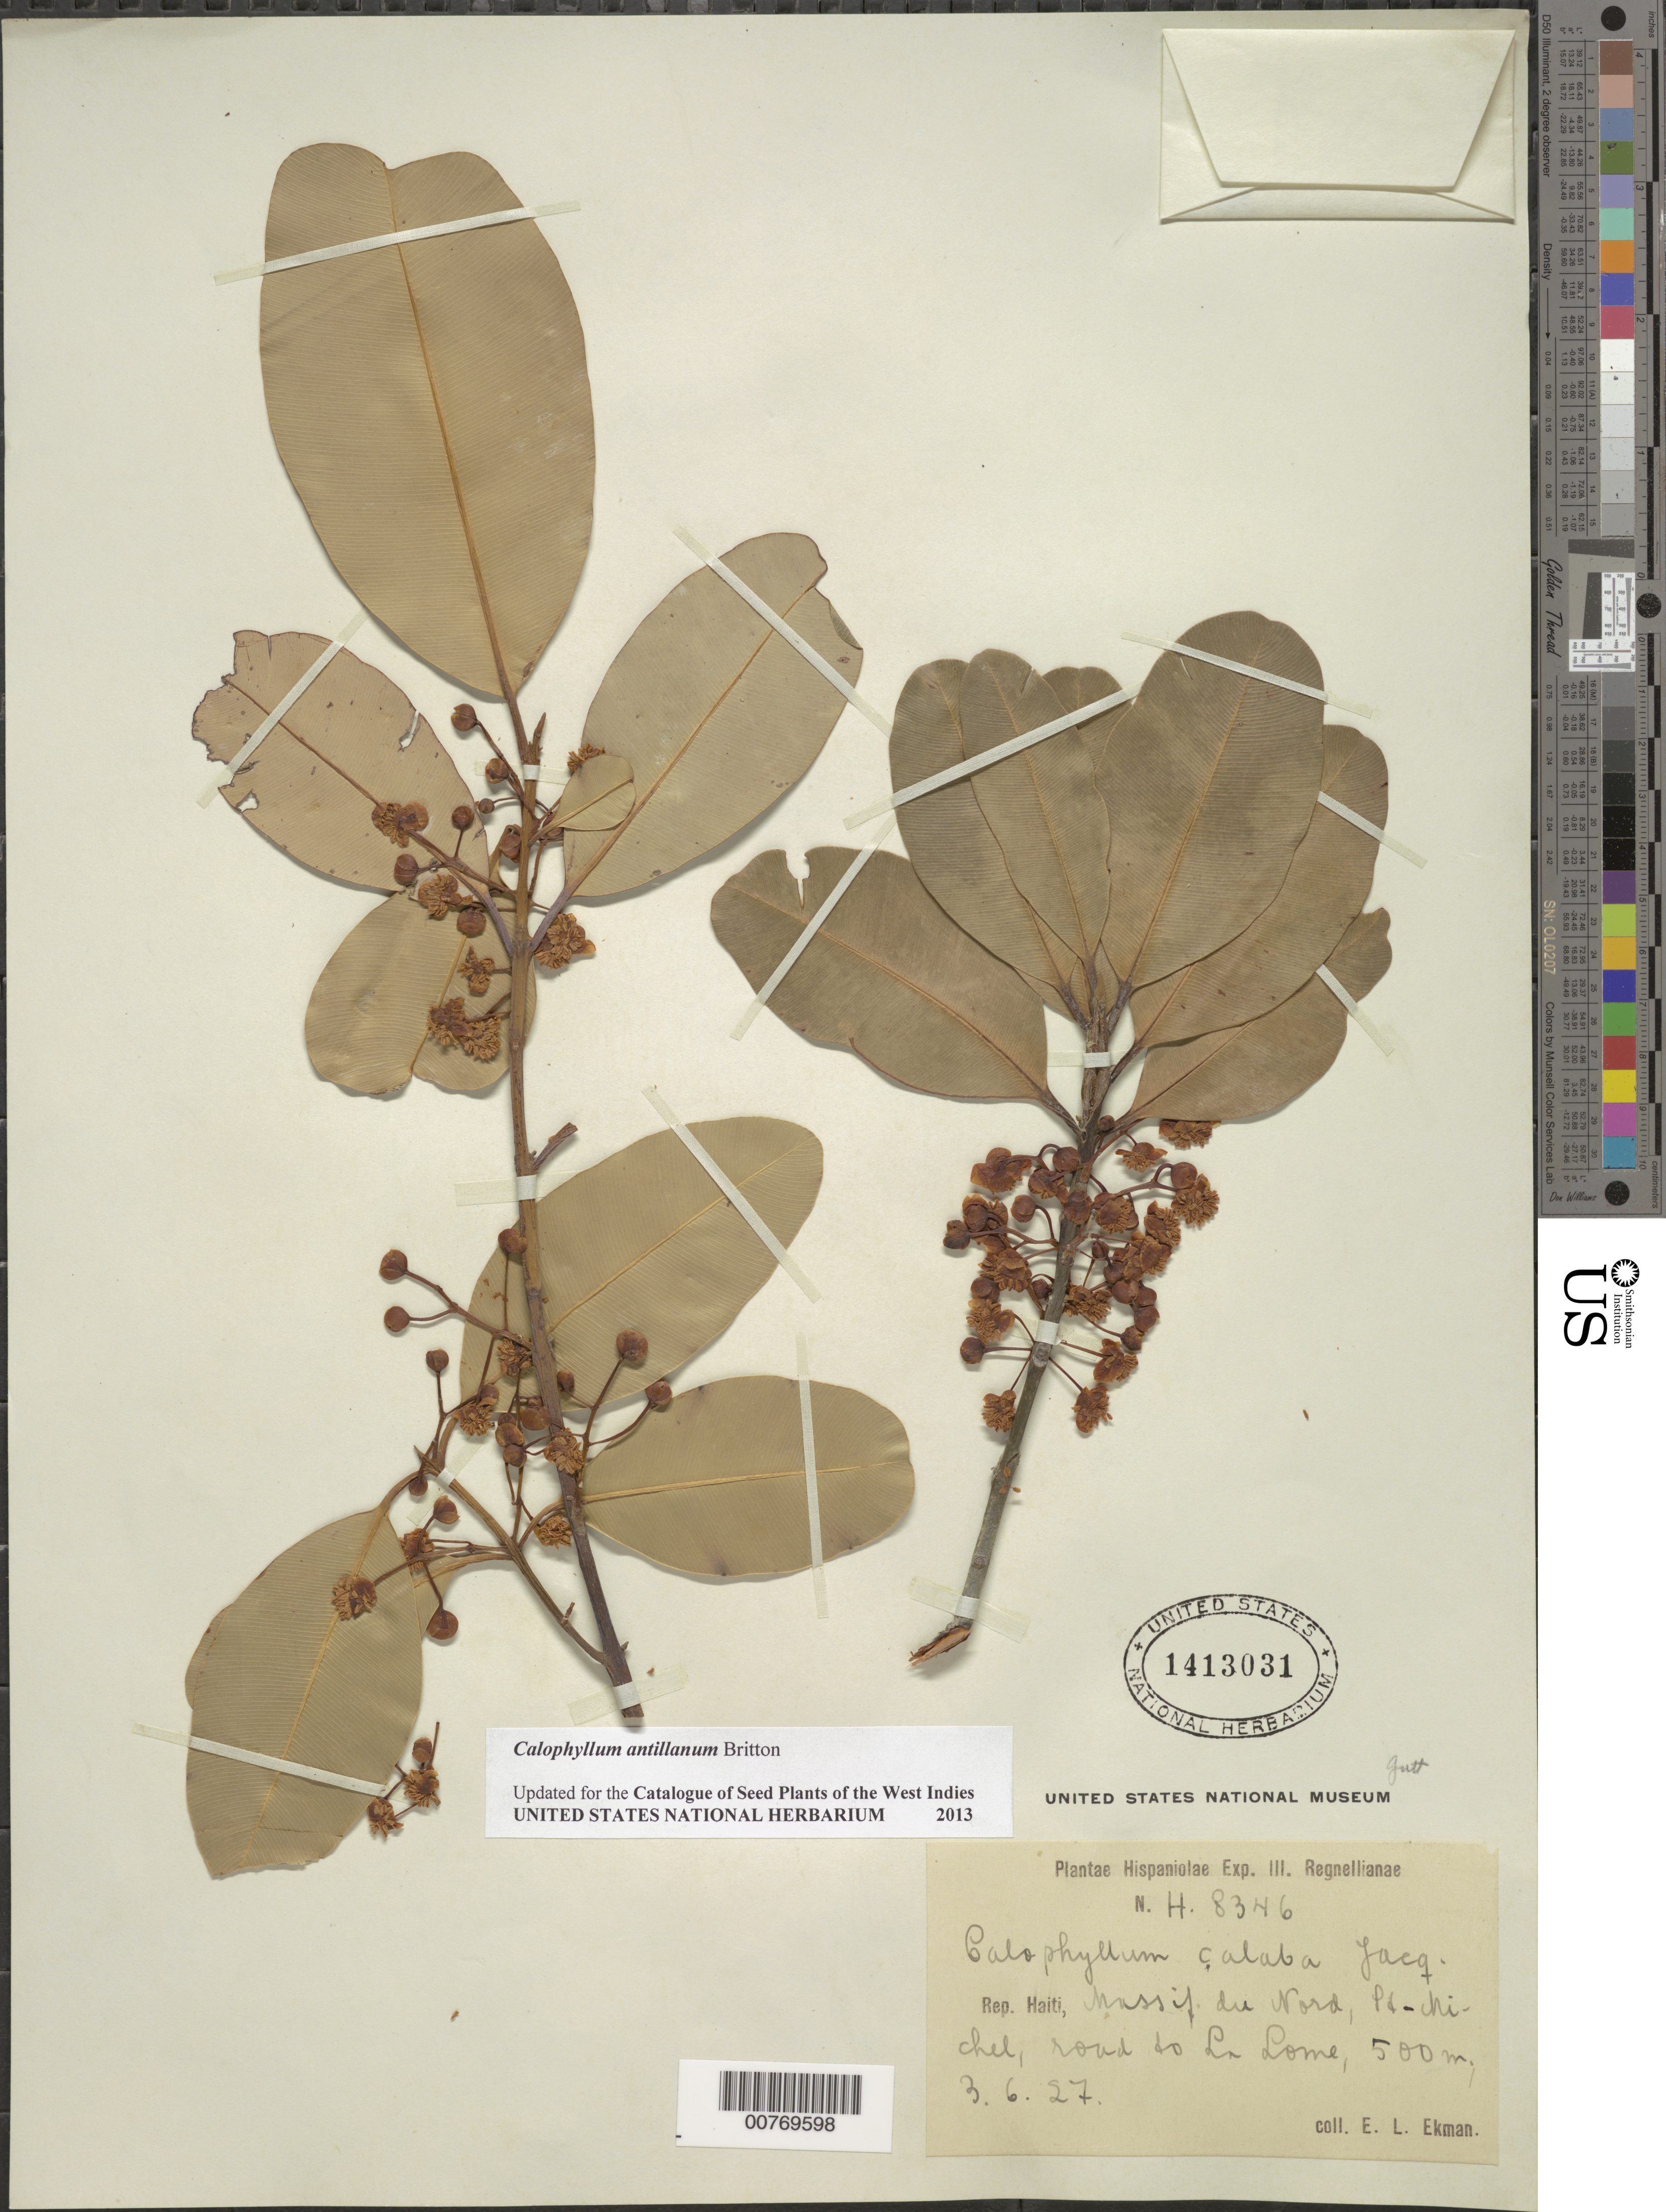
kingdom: Plantae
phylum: Tracheophyta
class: Magnoliopsida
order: Malpighiales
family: Calophyllaceae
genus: Calophyllum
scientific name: Calophyllum antillanum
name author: Britton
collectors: E. L. Ekman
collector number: H 8346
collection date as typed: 03 Jun 1927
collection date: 1927-06-03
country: Haiti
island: Hispaniola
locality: Massif du Nord, Pd-ni-chel, roud do Ln Lome.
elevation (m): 500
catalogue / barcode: US 1413031